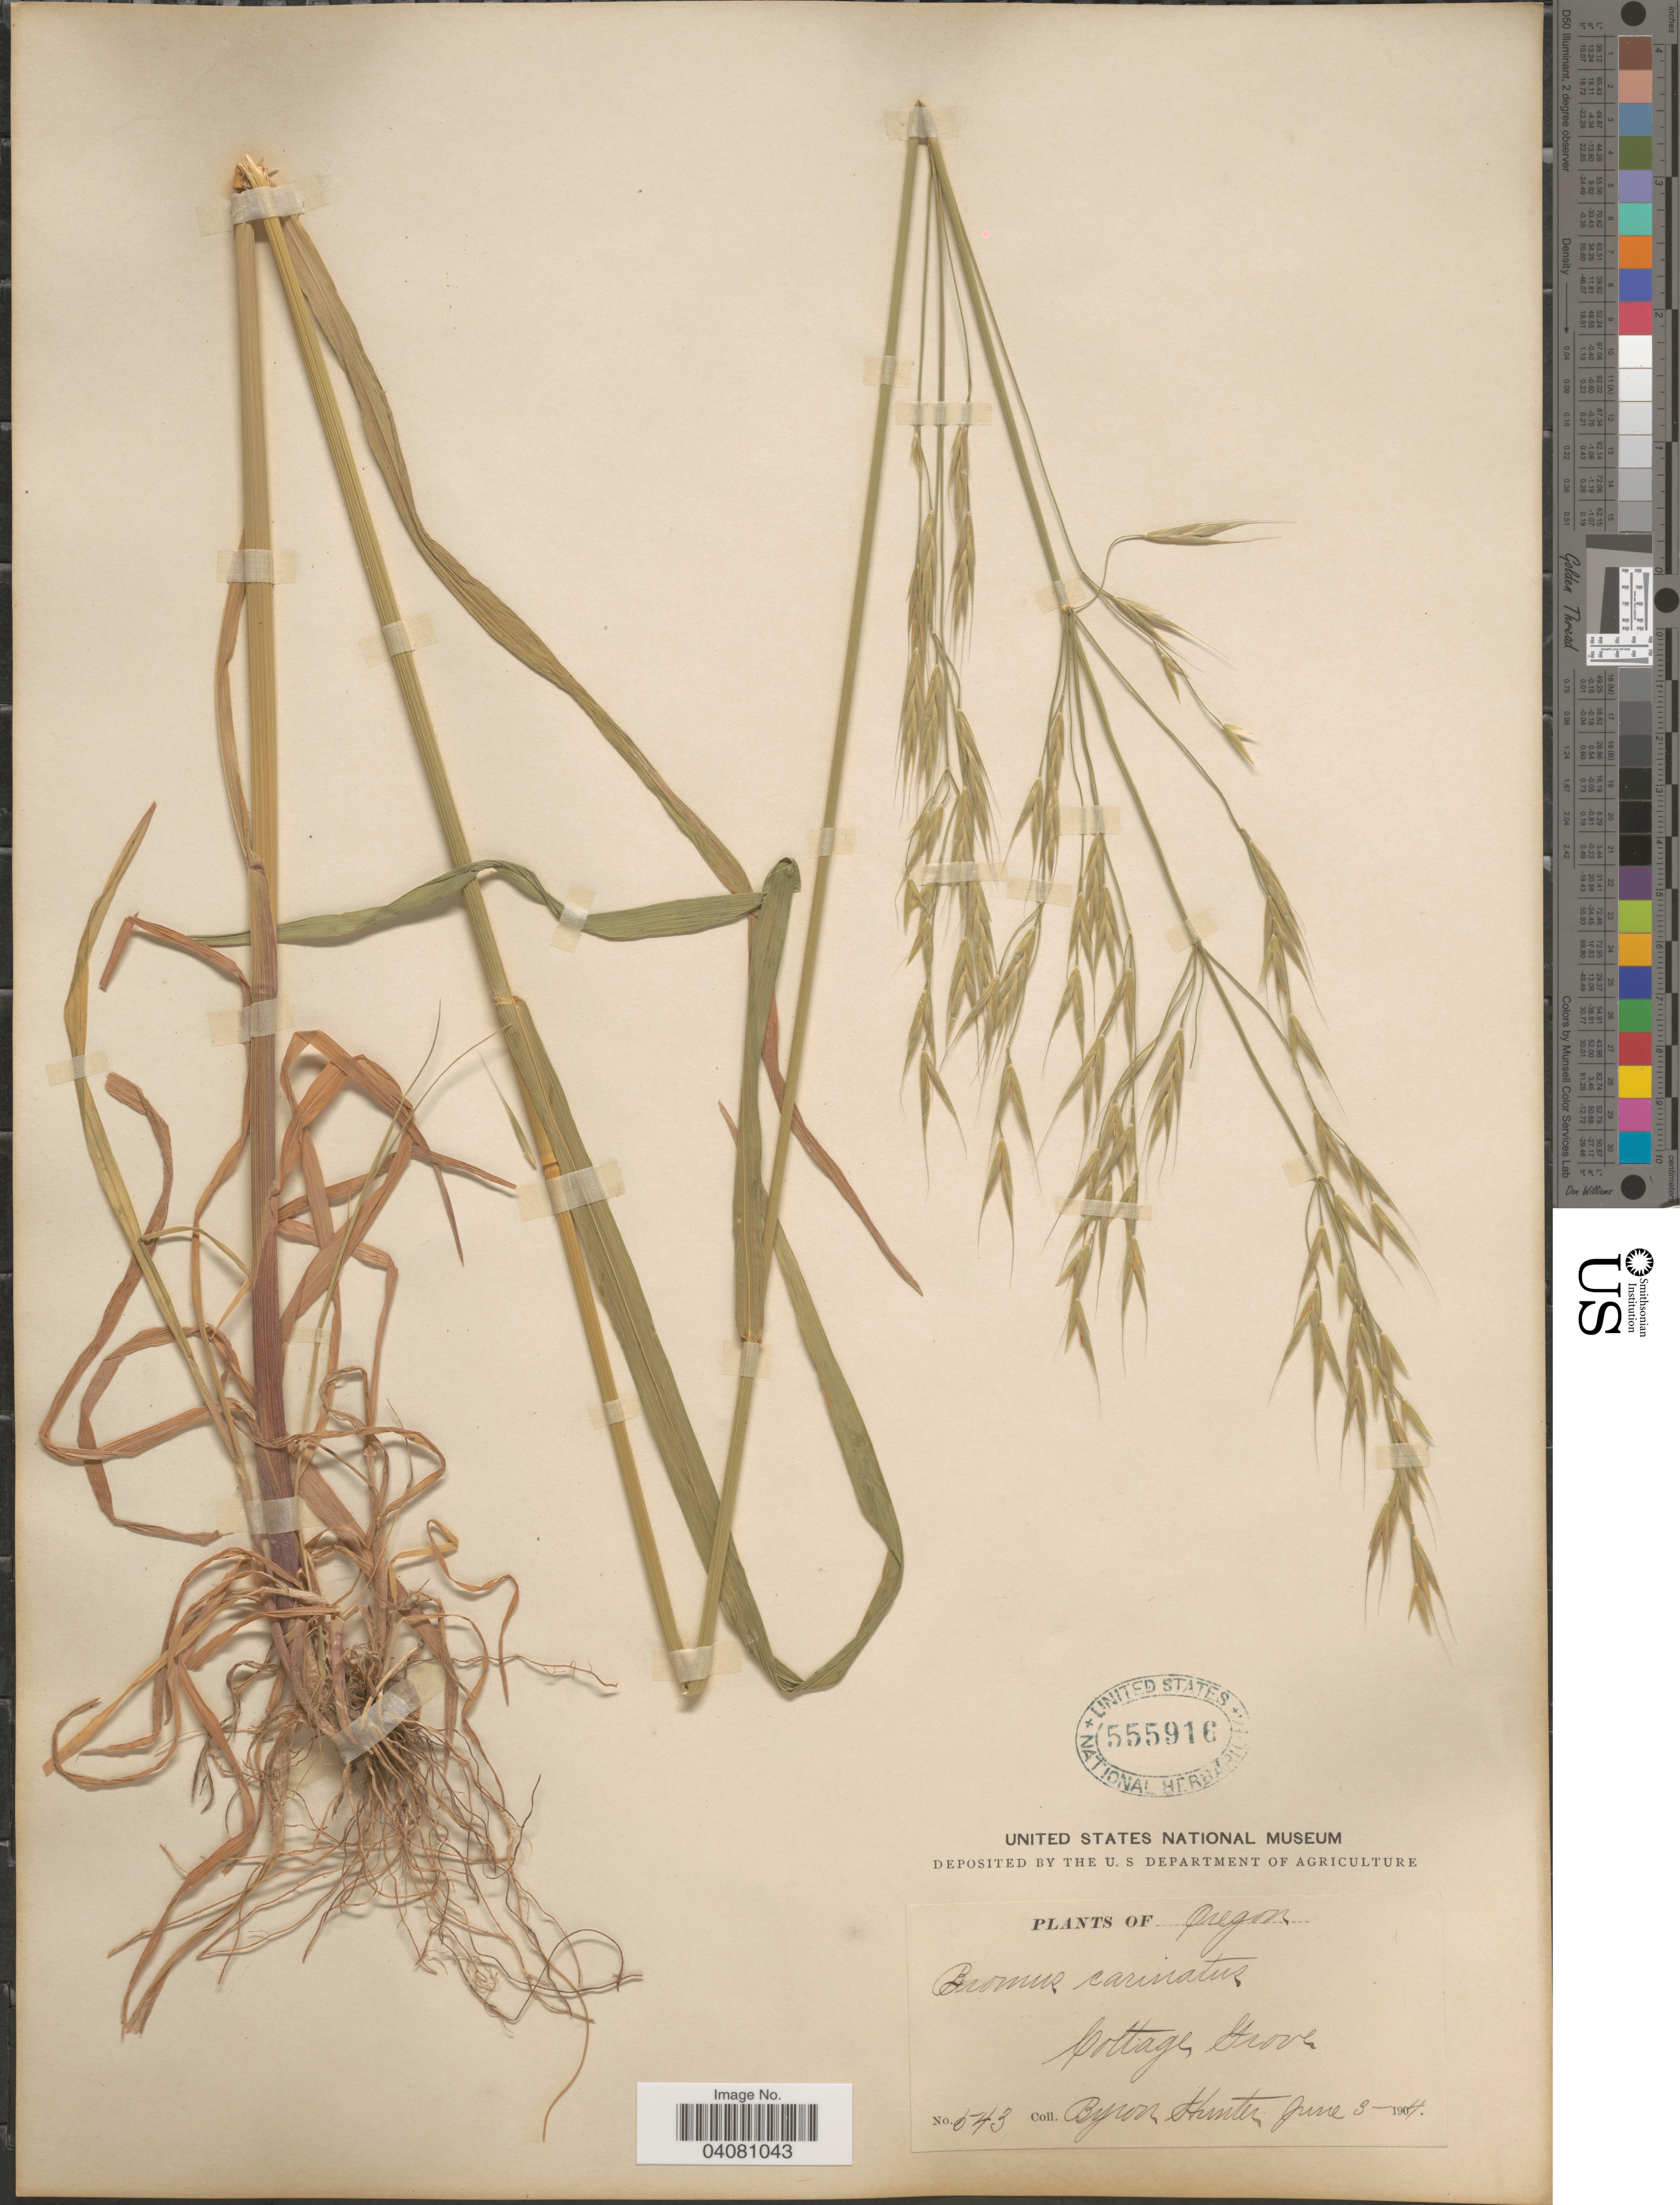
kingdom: Plantae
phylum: Tracheophyta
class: Liliopsida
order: Poales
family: Poaceae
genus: Bromus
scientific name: Bromus carinatus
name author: Hook. & Arn.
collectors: B. Hunter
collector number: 543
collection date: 1904-06-03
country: United States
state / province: Oregon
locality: Cottage Grove.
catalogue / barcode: US 555916